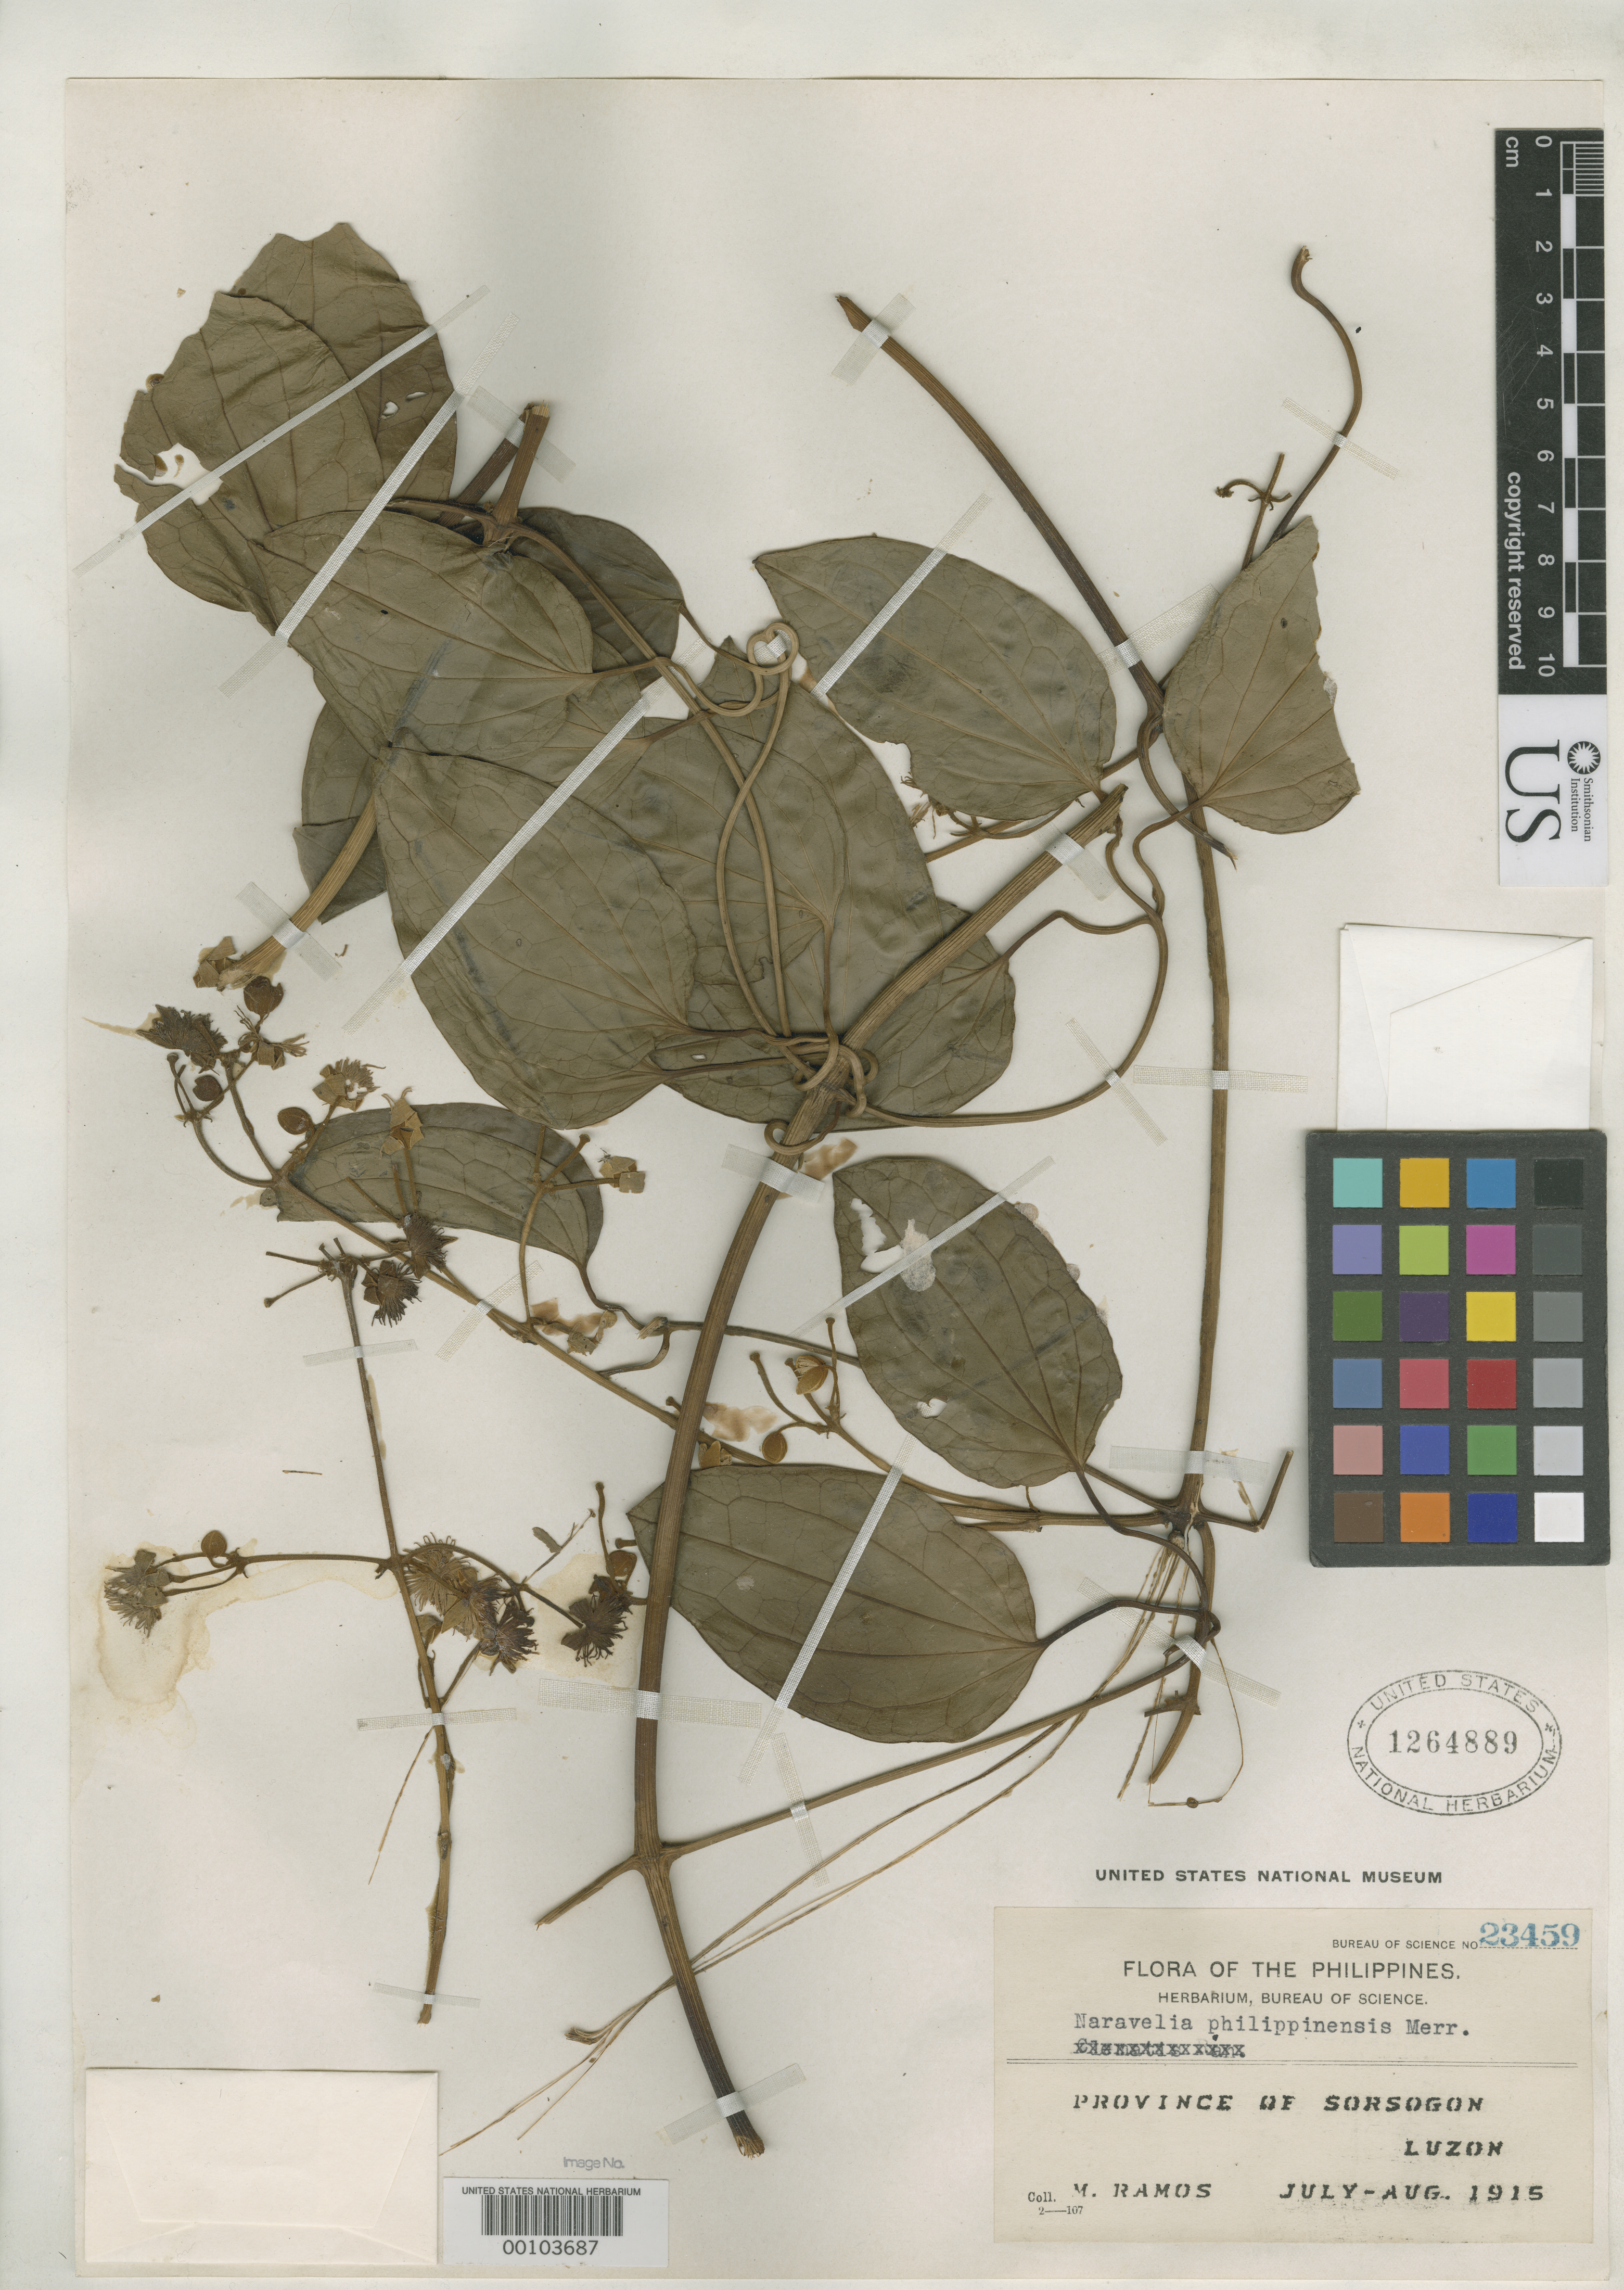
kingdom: Plantae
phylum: Tracheophyta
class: Magnoliopsida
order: Ranunculales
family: Ranunculaceae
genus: Naravelia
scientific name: Naravelia philippinensis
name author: Merr.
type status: Isotype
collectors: M. Ramos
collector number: Bur. Sci. 23459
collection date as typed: Jul 1915 to -- Aug 1915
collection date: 1915-07/1915-08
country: Philippines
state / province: Bicol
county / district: Sorsogon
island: Luzon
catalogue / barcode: US 1264889